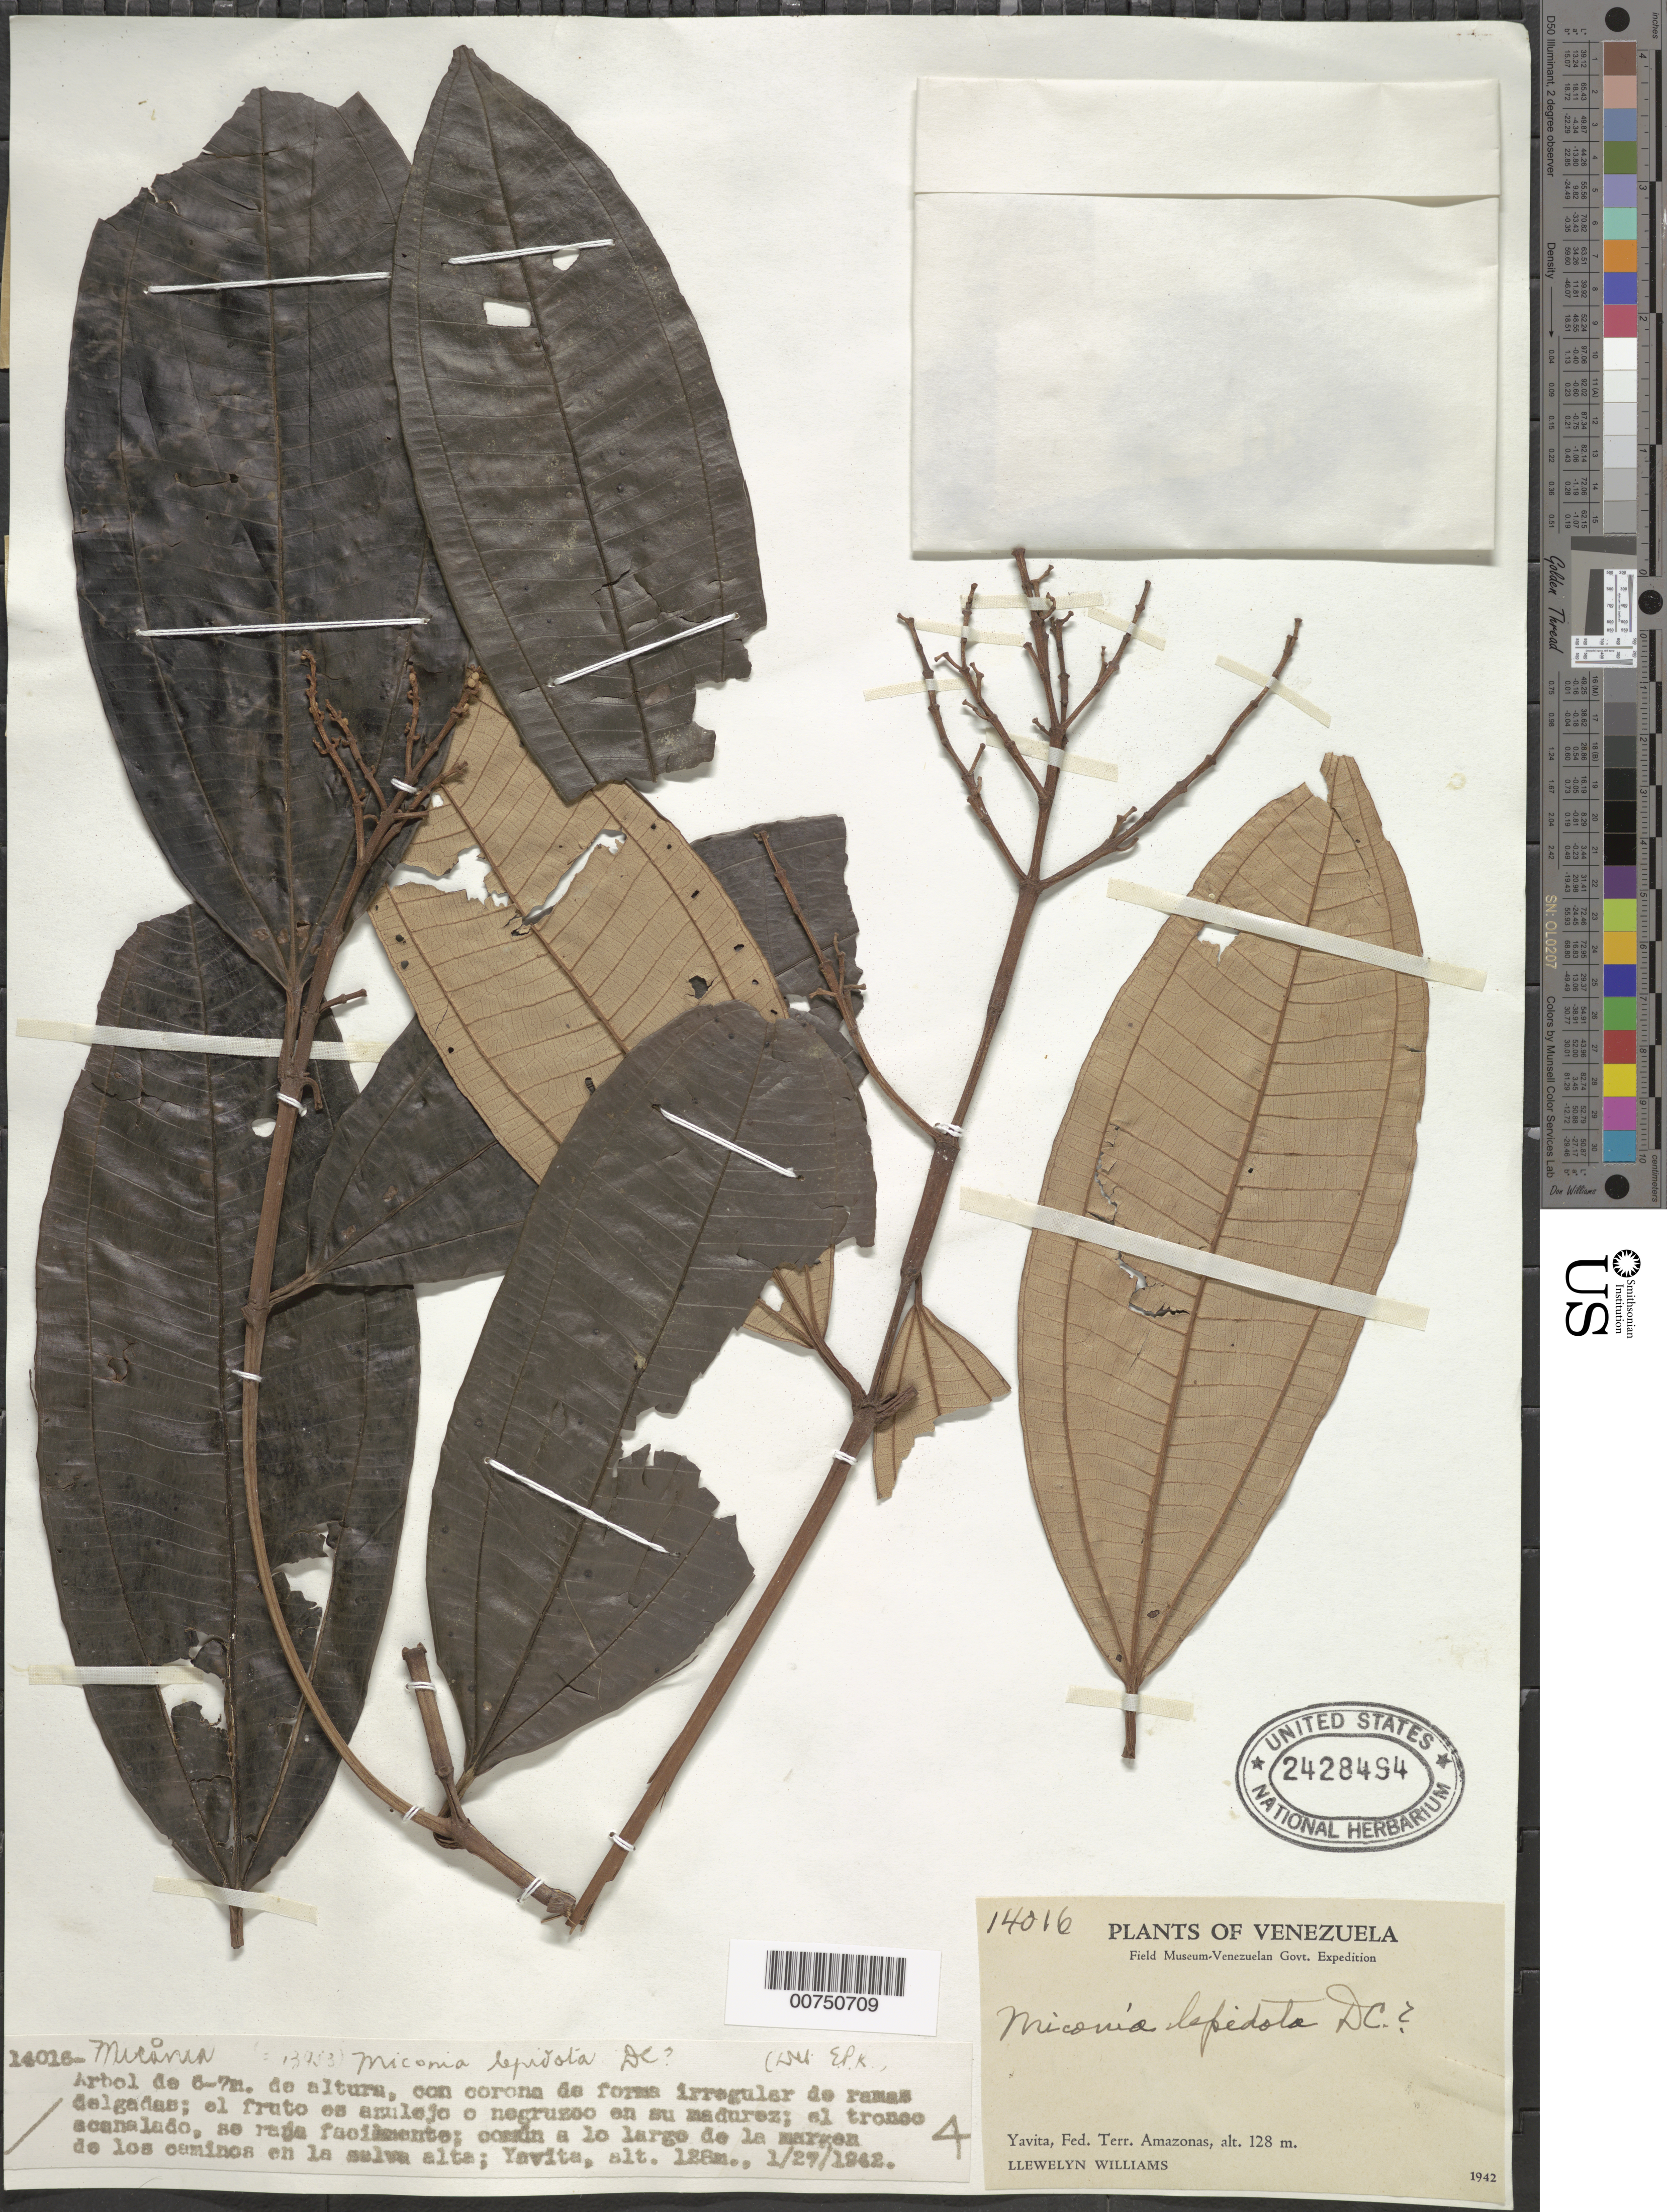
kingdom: Plantae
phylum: Tracheophyta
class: Magnoliopsida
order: Myrtales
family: Melastomataceae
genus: Miconia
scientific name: Miconia punctata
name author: (Desr.) D. Don ex DC.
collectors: Ll. Williams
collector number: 14016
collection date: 1942-01-27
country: Venezuela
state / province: Amazonas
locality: Yavita, Fed. Terr. Amazonas. Comun a lo largo de la margen de los caminos en selva alta; Yavita.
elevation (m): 128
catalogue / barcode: US 2428494